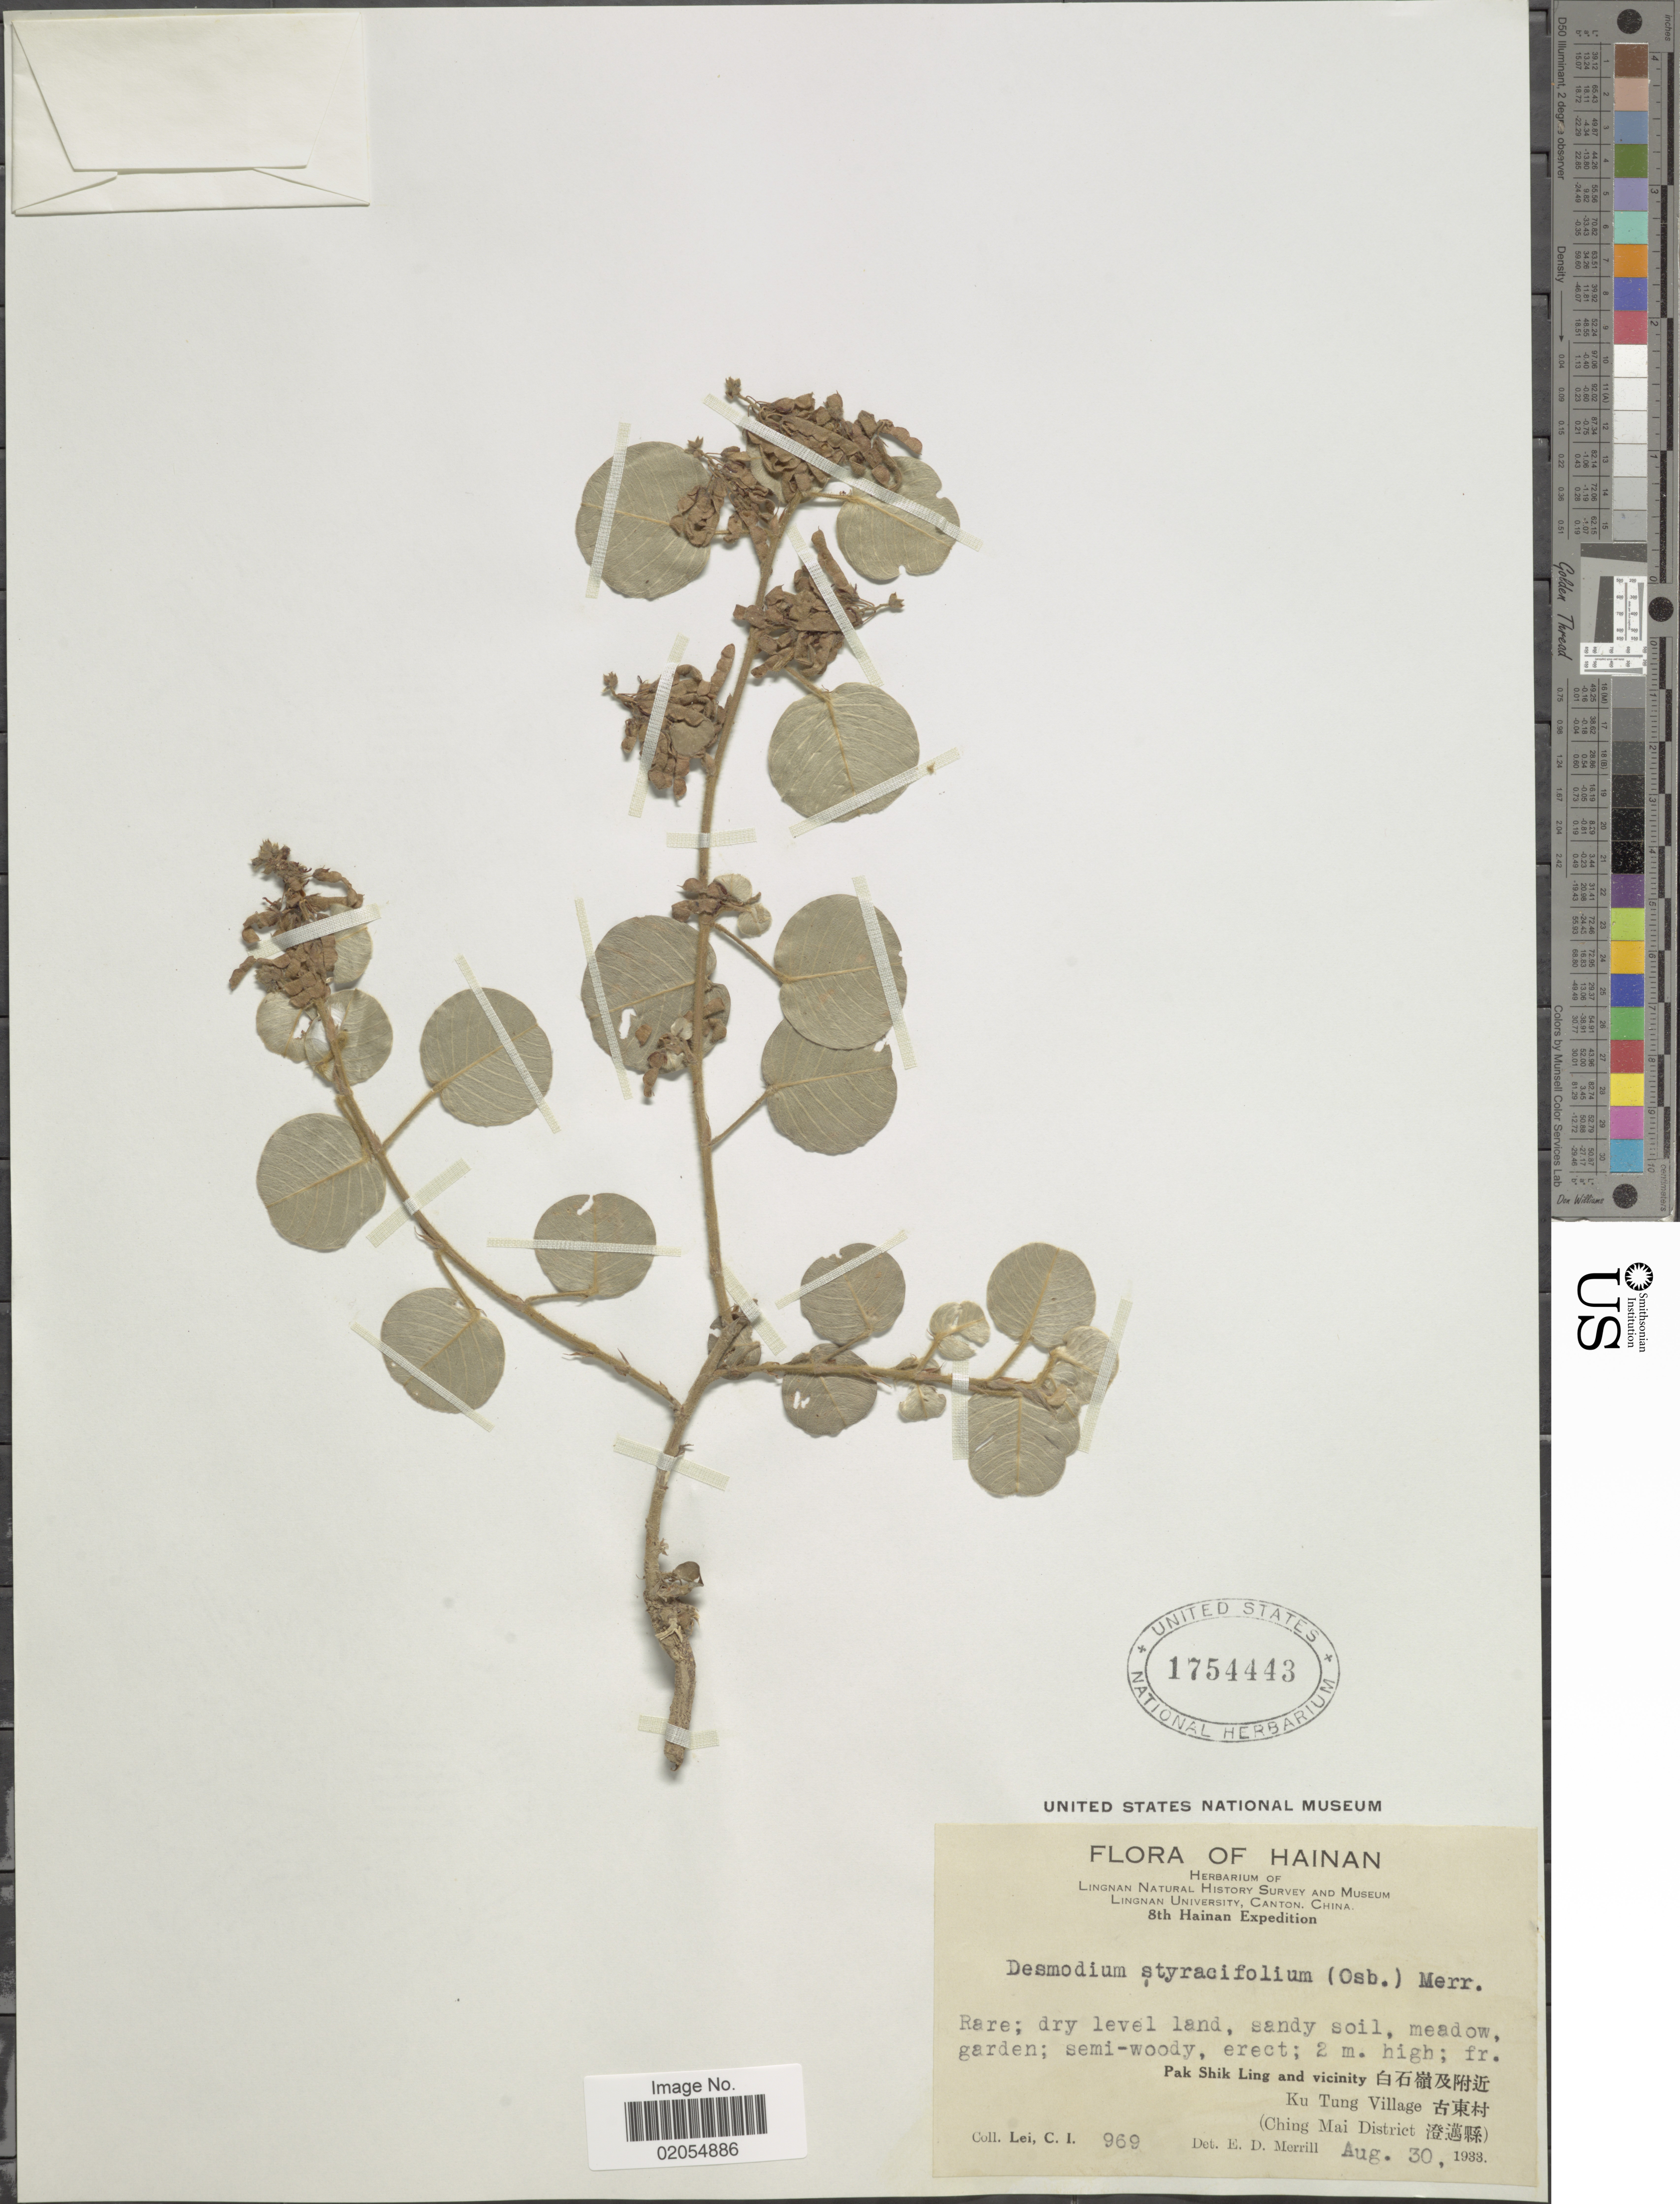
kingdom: Plantae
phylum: Tracheophyta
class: Magnoliopsida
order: Fabales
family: Fabaceae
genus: Grona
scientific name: Grona styracifolia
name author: (Osbeck) H. Ohashi & K. Ohashi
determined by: Strong, Mark T., (BOT), Smithsonian Institution - National Museum of Natural History (UNITED STATES)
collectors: C. I. Lei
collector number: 969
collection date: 1933-08-30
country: China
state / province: Hainan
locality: Pak Shik Ling and vicinity, Kung Tung Village, (Ching Mai District)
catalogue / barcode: US 1754443